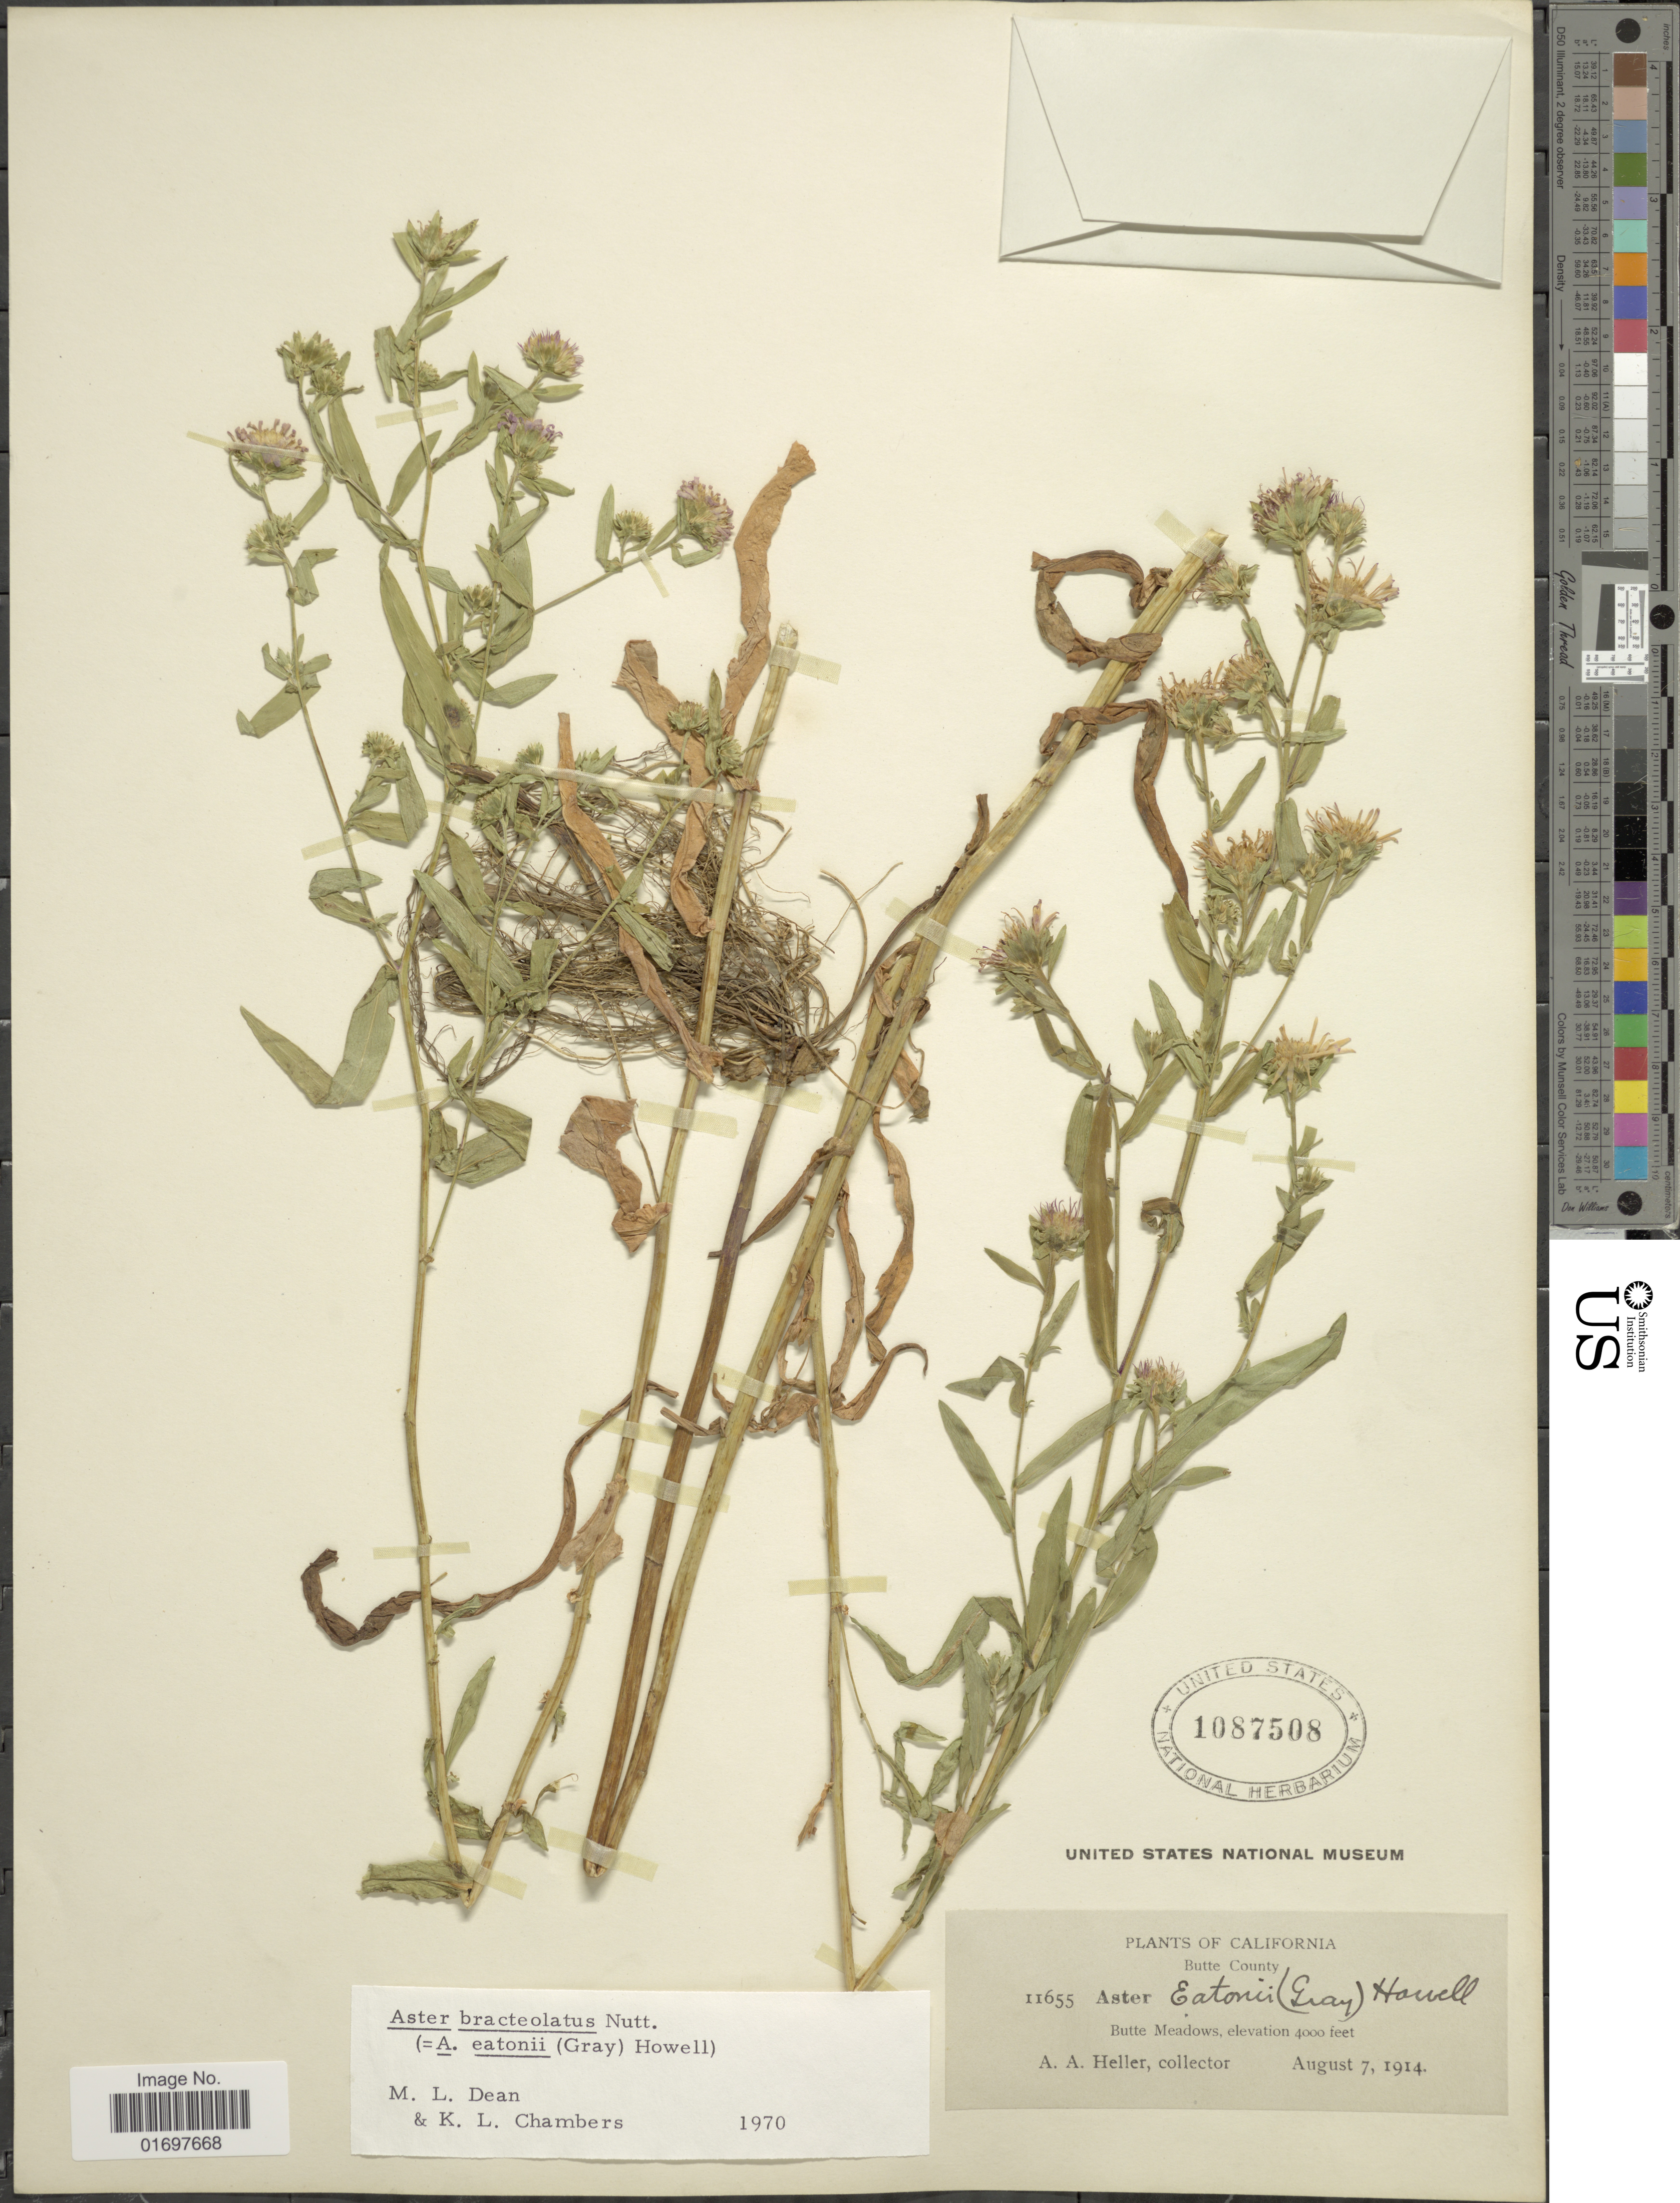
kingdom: Plantae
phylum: Tracheophyta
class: Magnoliopsida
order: Asterales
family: Asteraceae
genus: Symphyotrichum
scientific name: Symphyotrichum bracteolatum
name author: (Nutt.) G.L. Nesom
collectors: A. A. Heller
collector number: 11655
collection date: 1914-08-07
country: United States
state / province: California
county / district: Butte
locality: Butte County, Butte Meadows.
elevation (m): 1219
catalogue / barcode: US 1087508